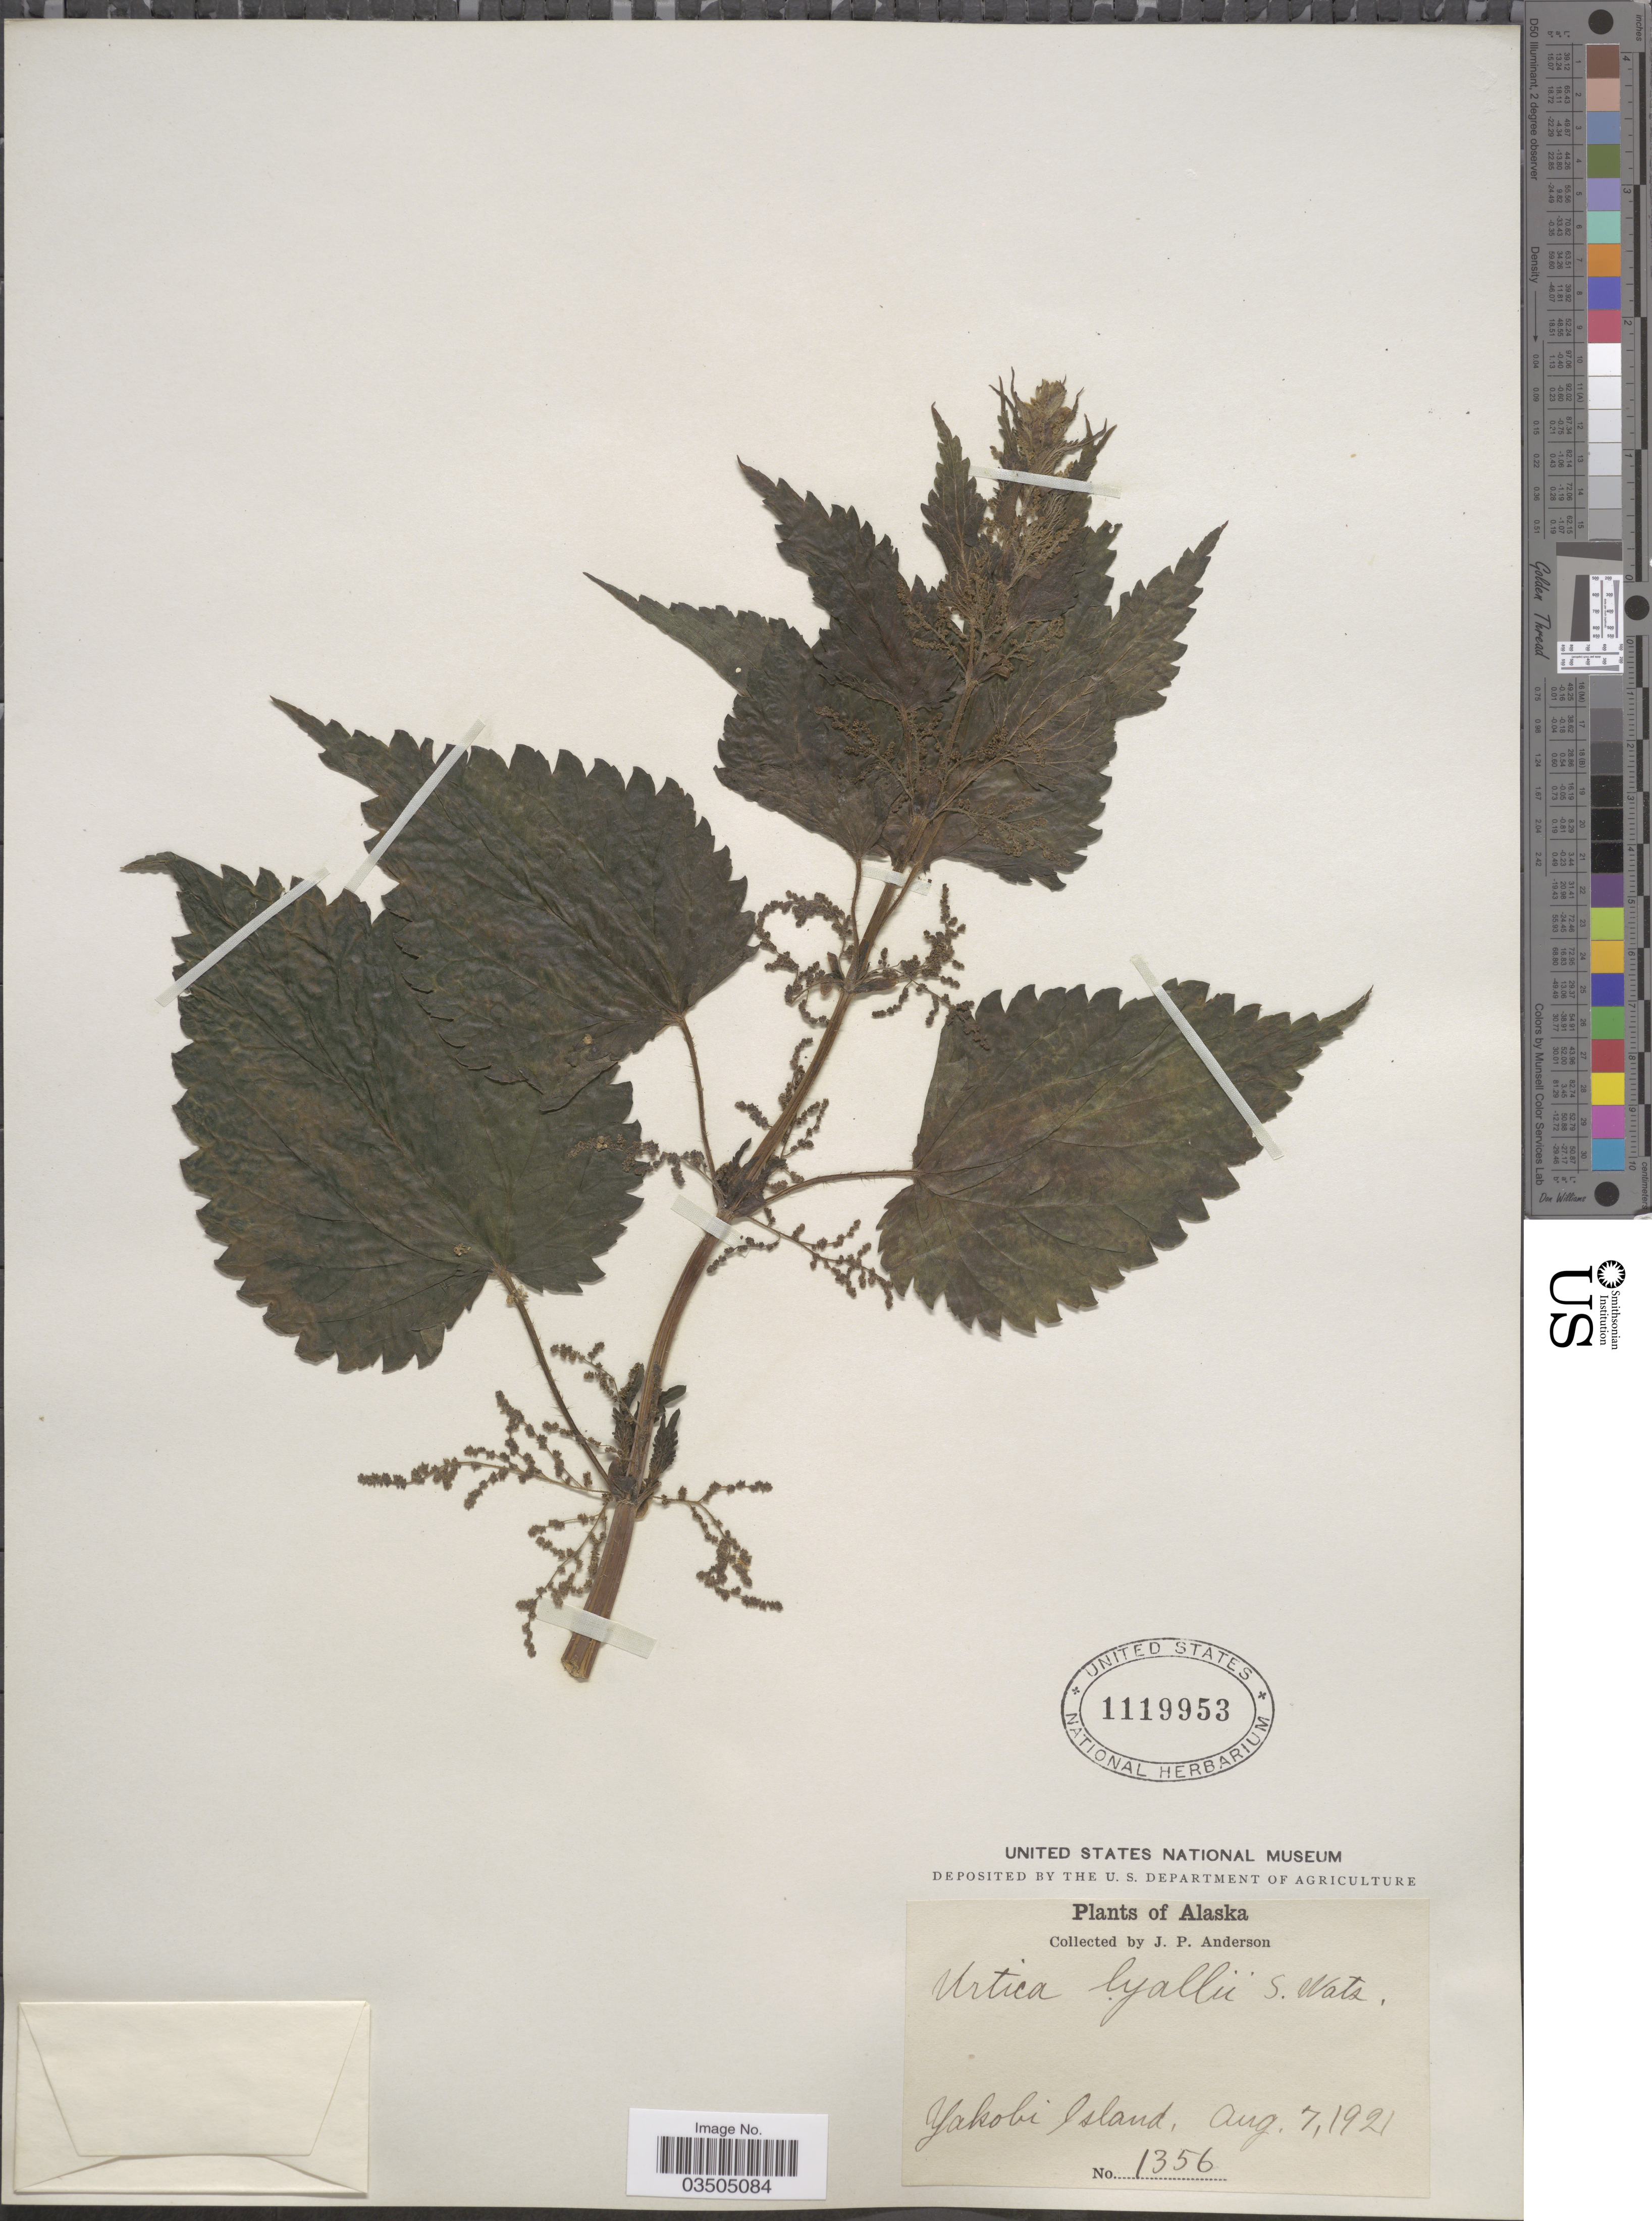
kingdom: Plantae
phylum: Tracheophyta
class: Magnoliopsida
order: Rosales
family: Urticaceae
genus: Urtica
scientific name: Urtica dioica subsp. gracilis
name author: L.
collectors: J. P. Anderson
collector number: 1356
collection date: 1921-08-07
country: United States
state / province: Alaska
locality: Yakobi Island.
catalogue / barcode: US 1119953